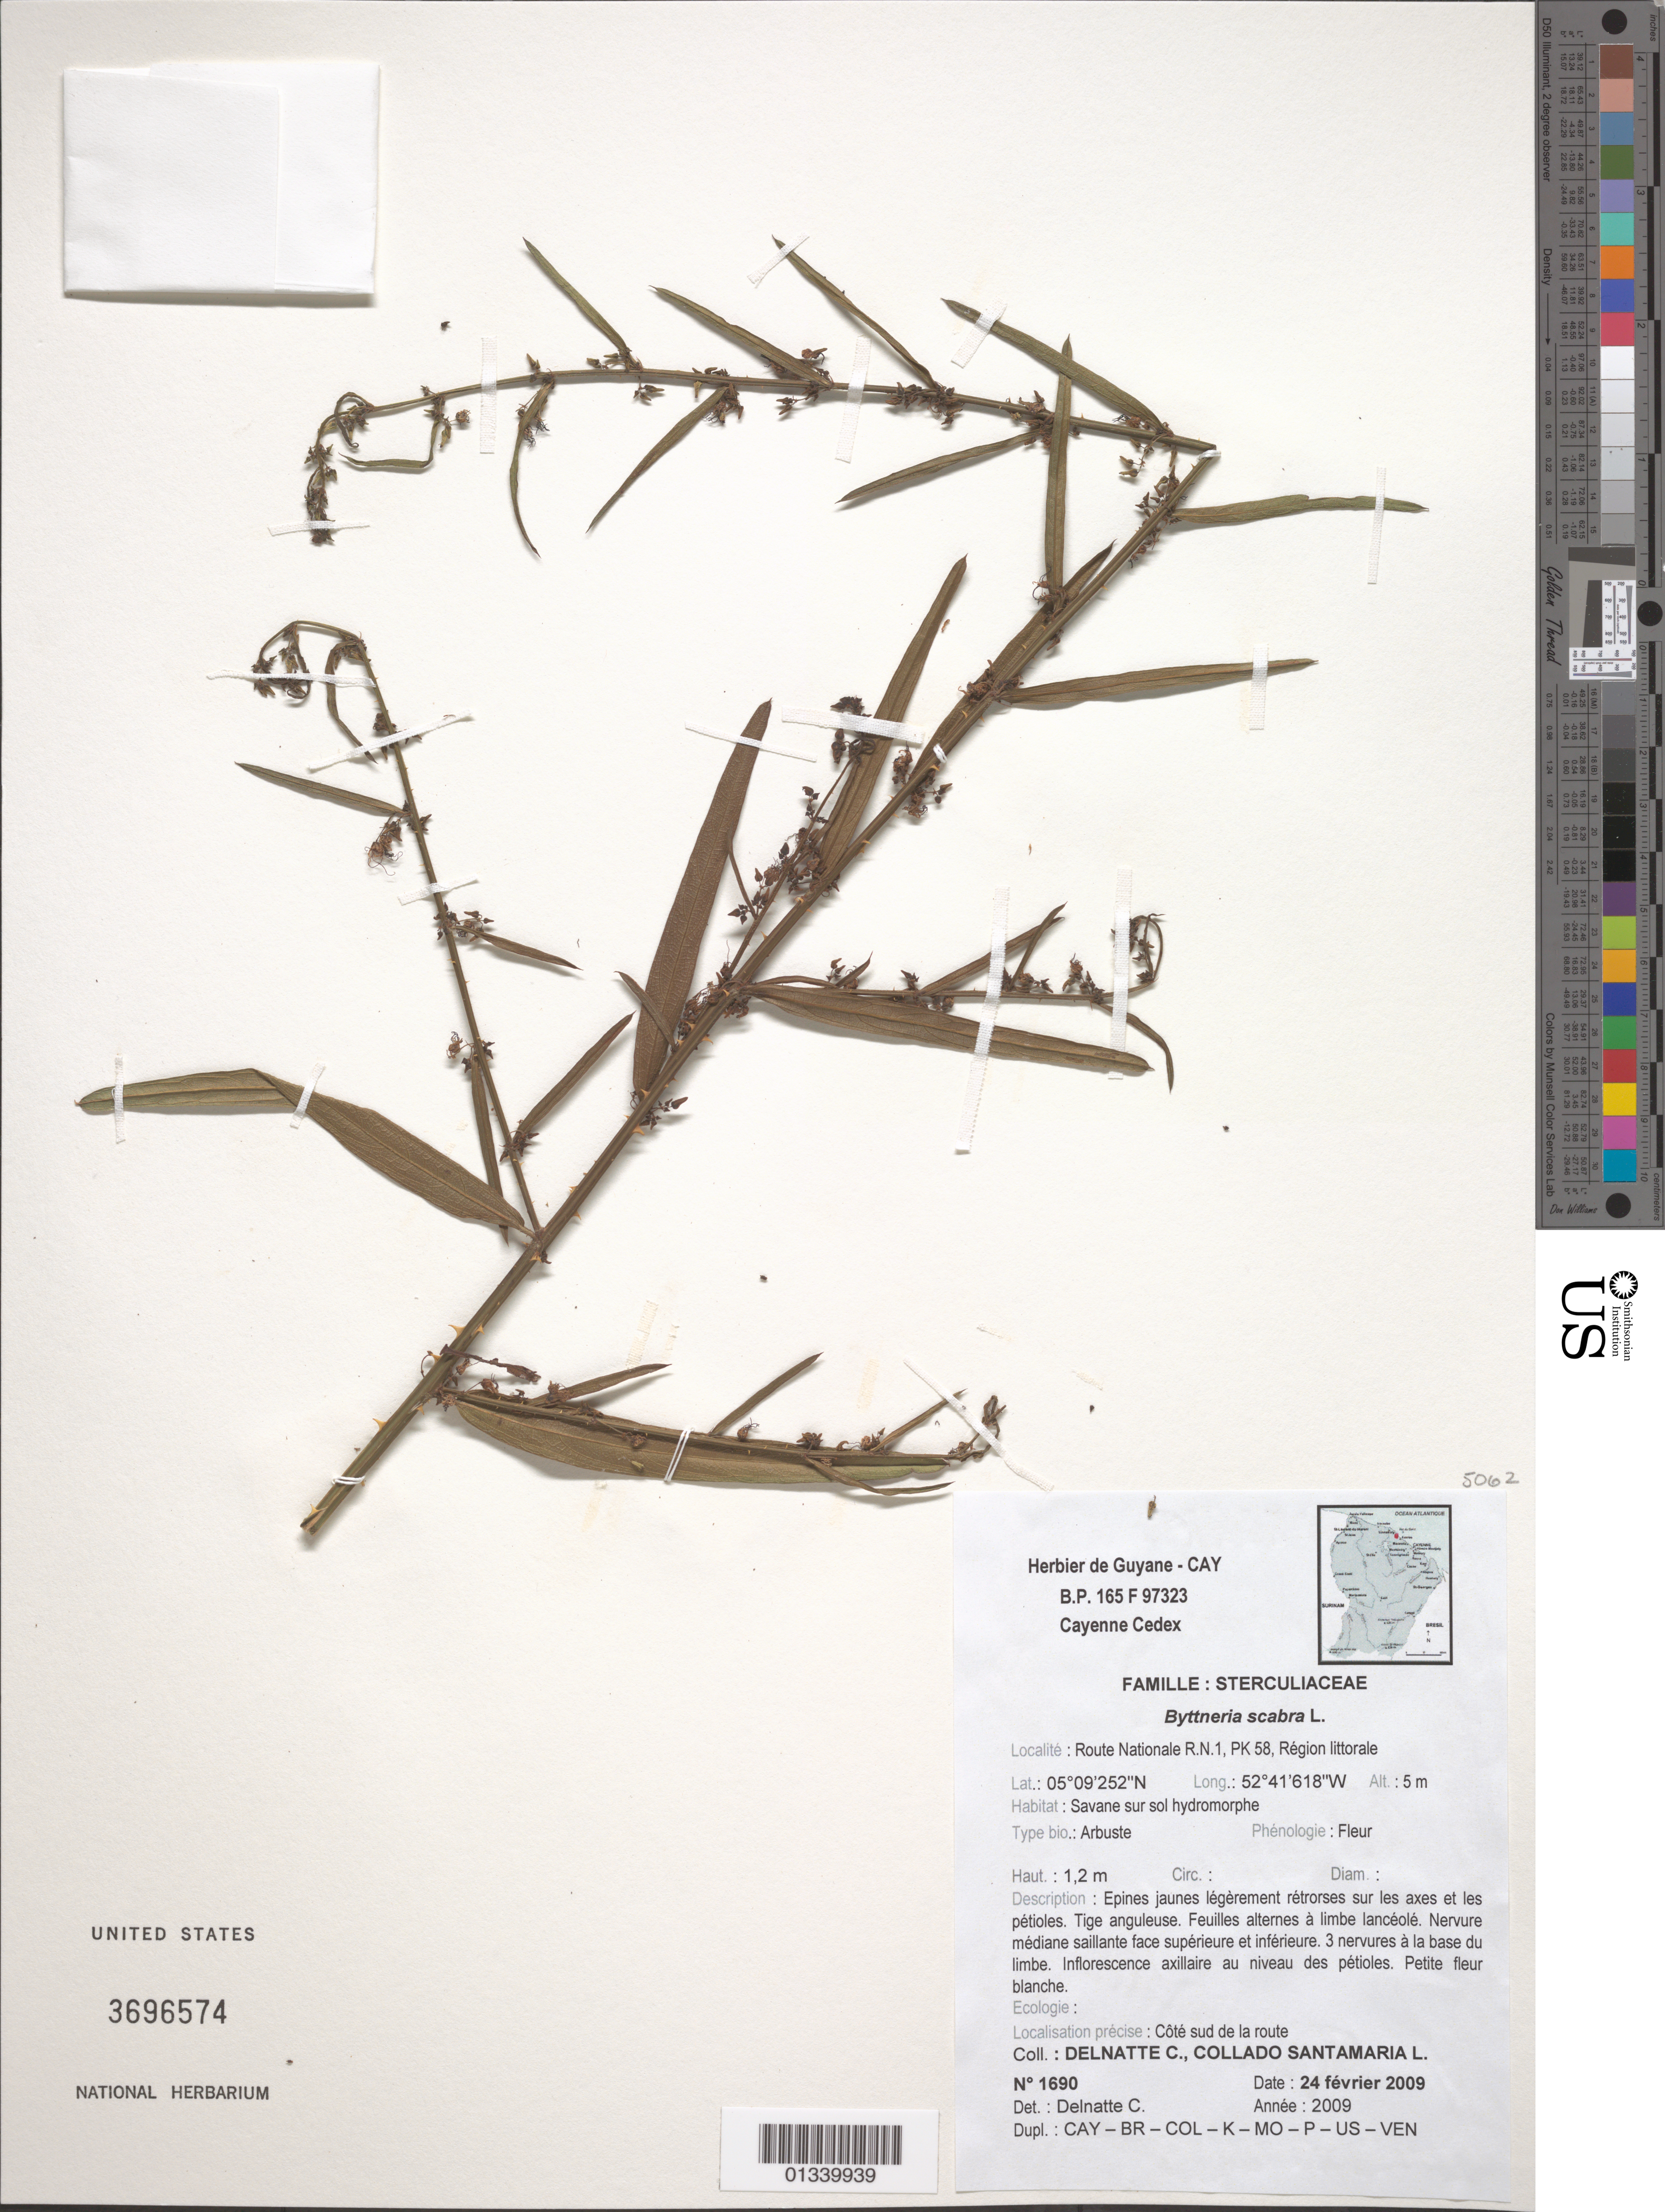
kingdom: Plantae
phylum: Tracheophyta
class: Magnoliopsida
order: Malvales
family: Malvaceae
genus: Byttneria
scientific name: Byttneria scabra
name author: L.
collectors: C. Delnatte & L. Collado Santamaria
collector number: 1690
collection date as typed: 24 February 2009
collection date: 2009-02-24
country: French Guiana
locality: Route Nationale R.N. 1, PK58, Region littorale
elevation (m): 5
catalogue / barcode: US 3696574